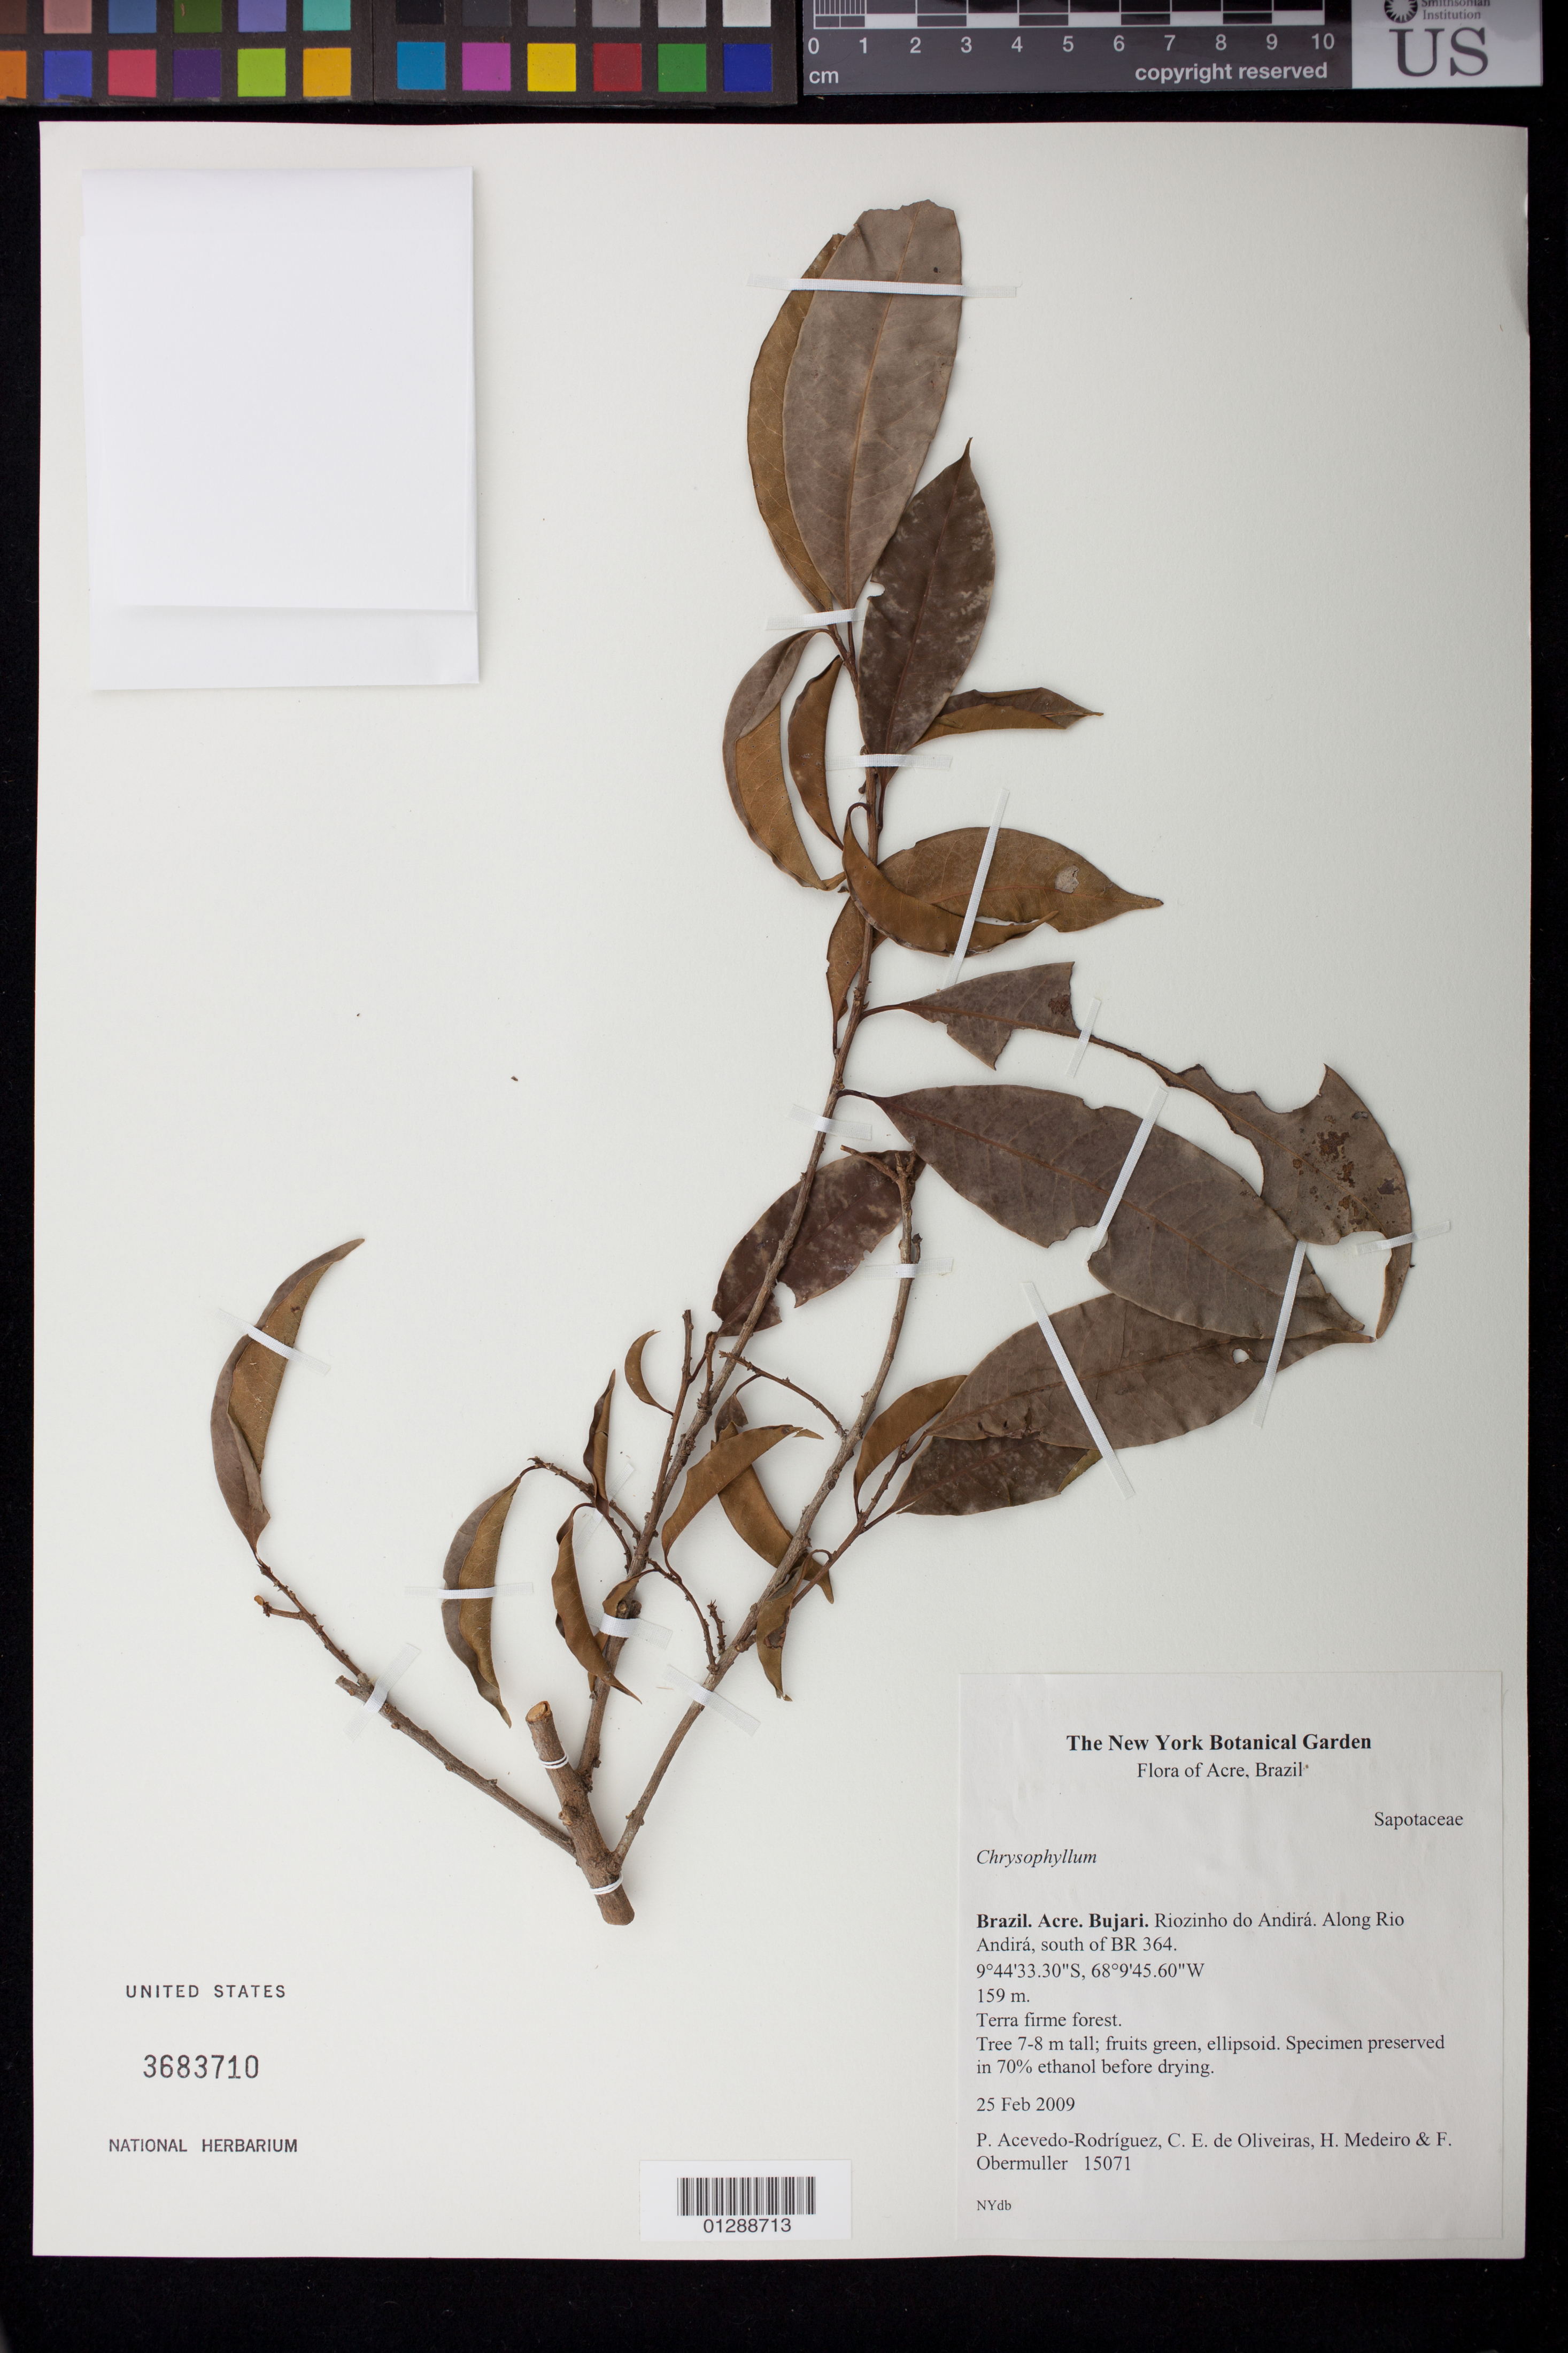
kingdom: Plantae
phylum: Tracheophyta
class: Magnoliopsida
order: Ericales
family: Sapotaceae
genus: Chrysophyllum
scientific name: Chrysophyllum sp.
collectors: P. Acevedo-Rodr., C. E. de Oliveiras, H. Medeiro & F. A. Obermuller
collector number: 15071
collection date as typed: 25 Feb 2009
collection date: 2009-02-25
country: Brazil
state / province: Acre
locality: Acre; Muncipio Bujarí, Riocinho Anjira. Along Rio Anjira, south of BR 364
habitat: Terra firme forest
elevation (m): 159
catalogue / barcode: US 3683710